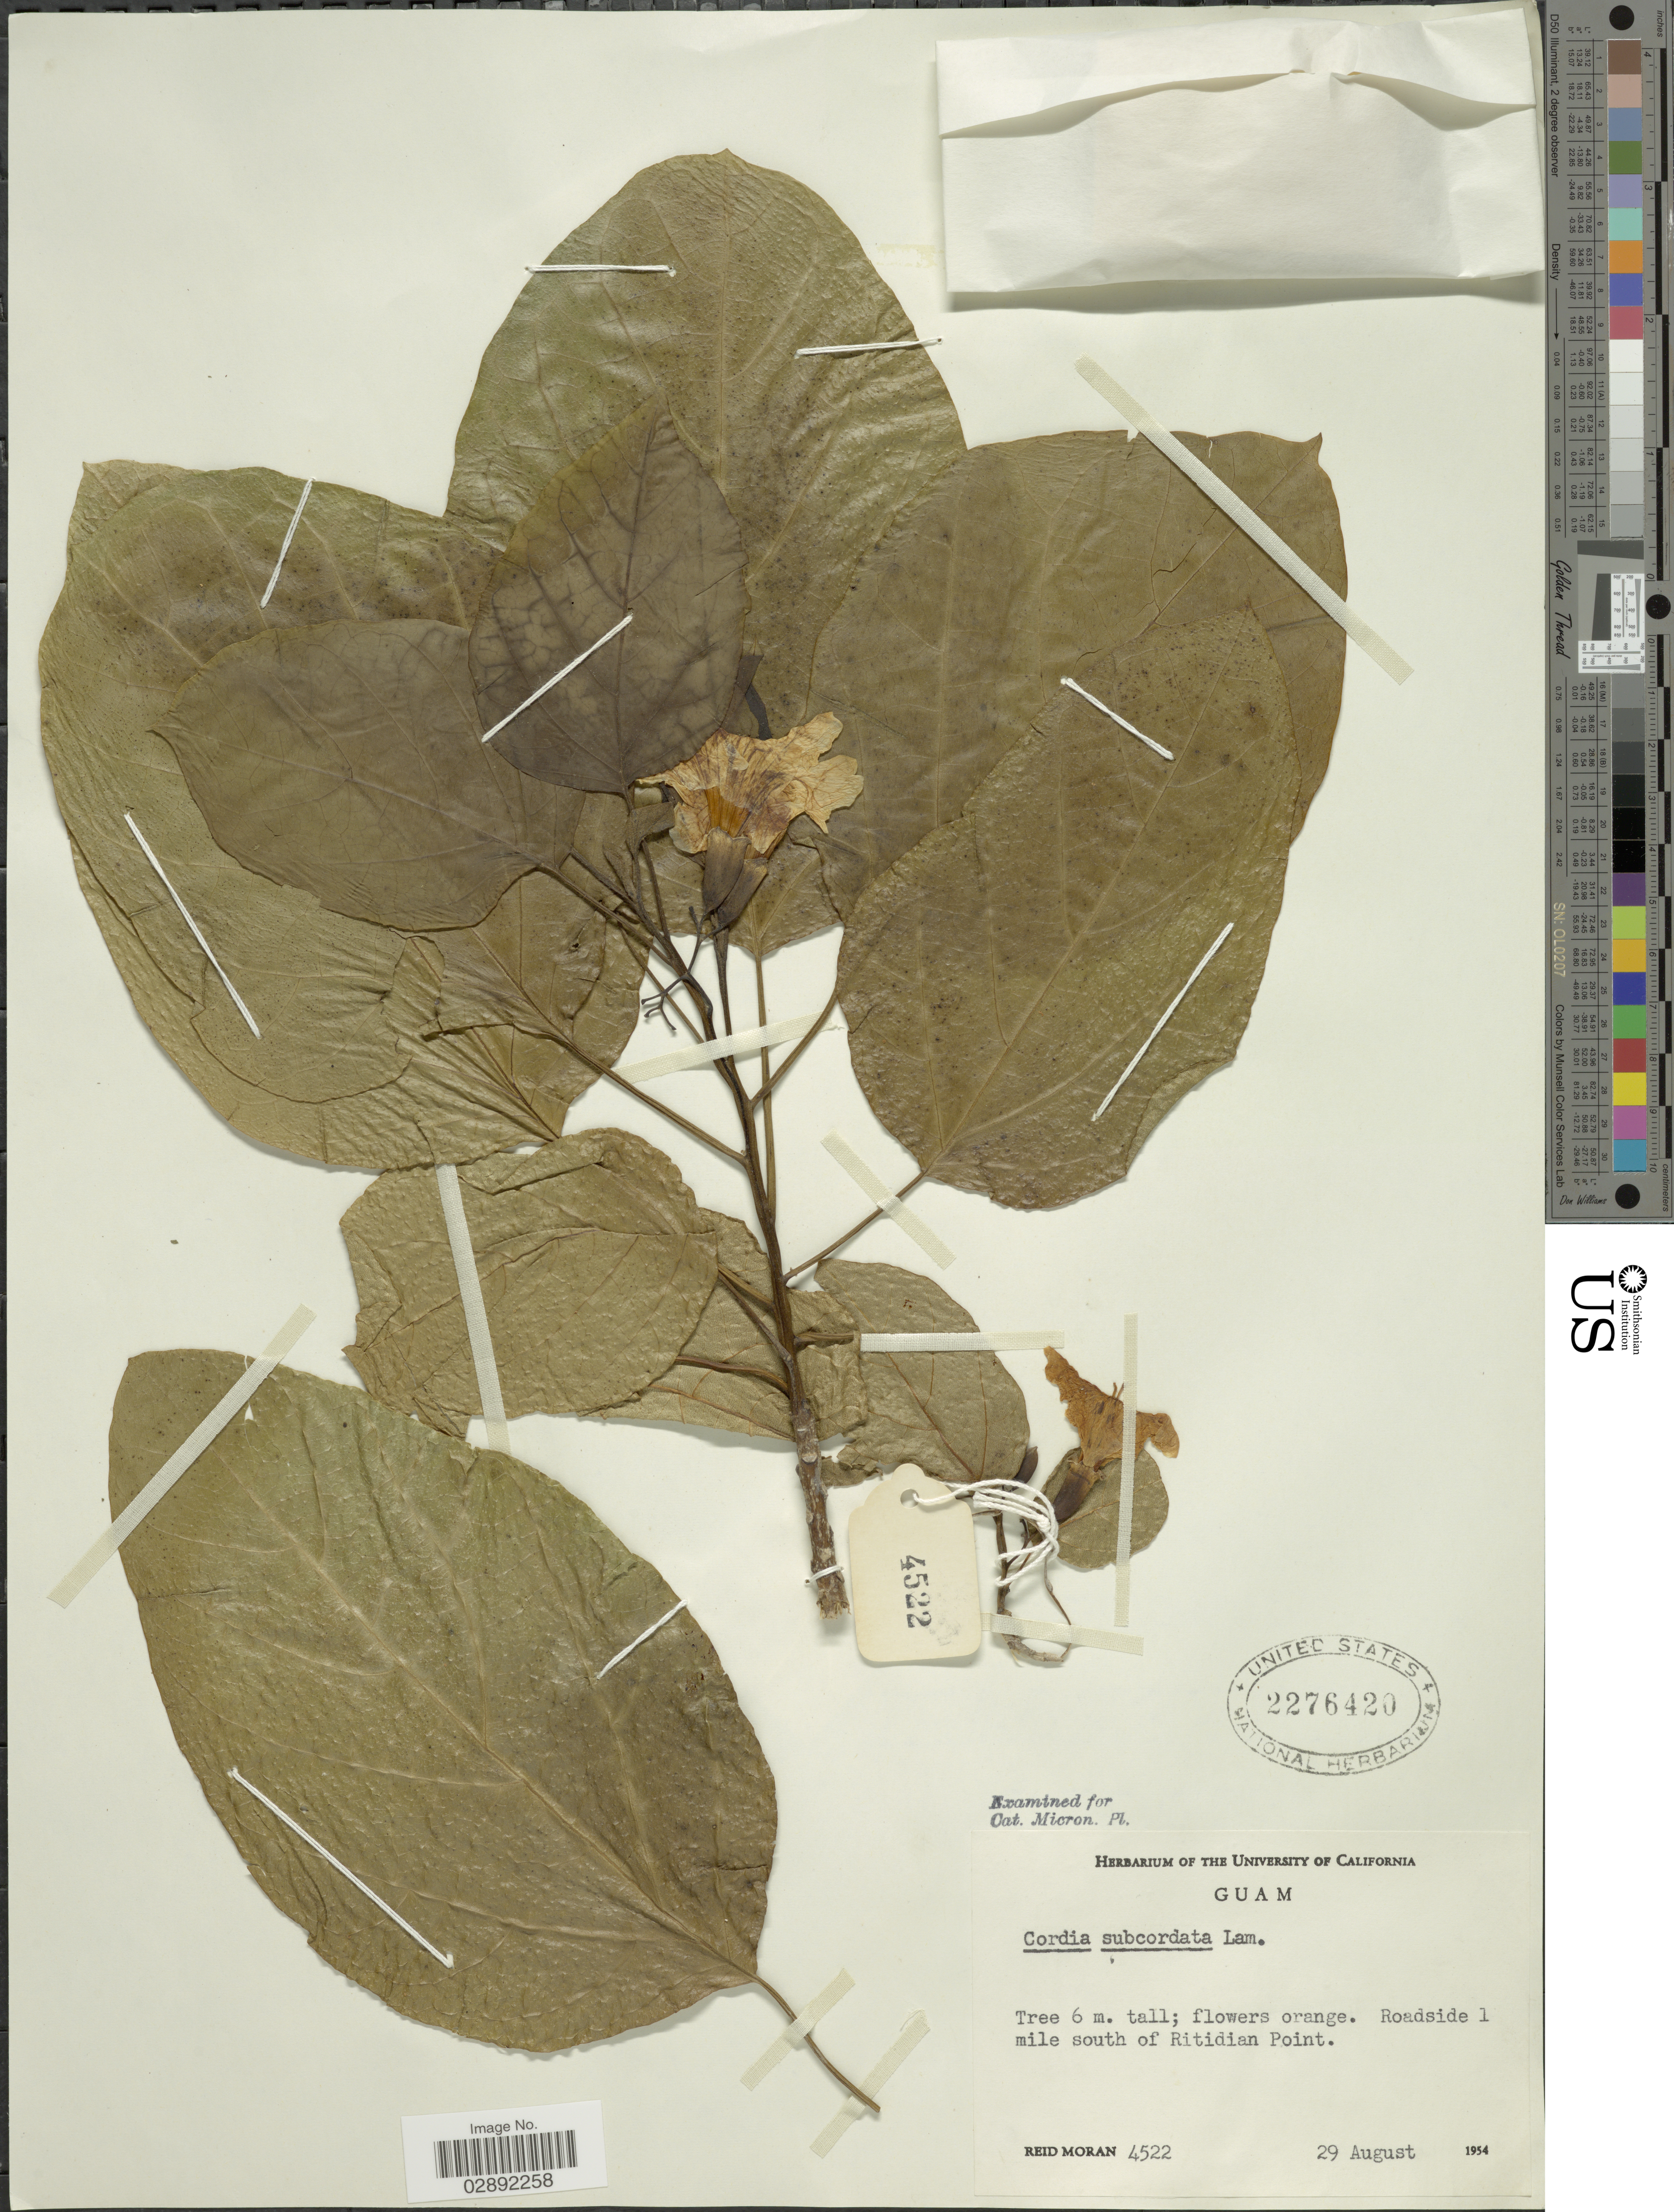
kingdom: Plantae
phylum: Tracheophyta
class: Magnoliopsida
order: Boraginales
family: Cordiaceae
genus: Cordia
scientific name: Cordia subcordata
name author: Lam.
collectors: R. Moran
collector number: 4522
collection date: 1954-08-29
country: Guam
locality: Roadside 1 mile south of Ritidian Point.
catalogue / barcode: US 2276420